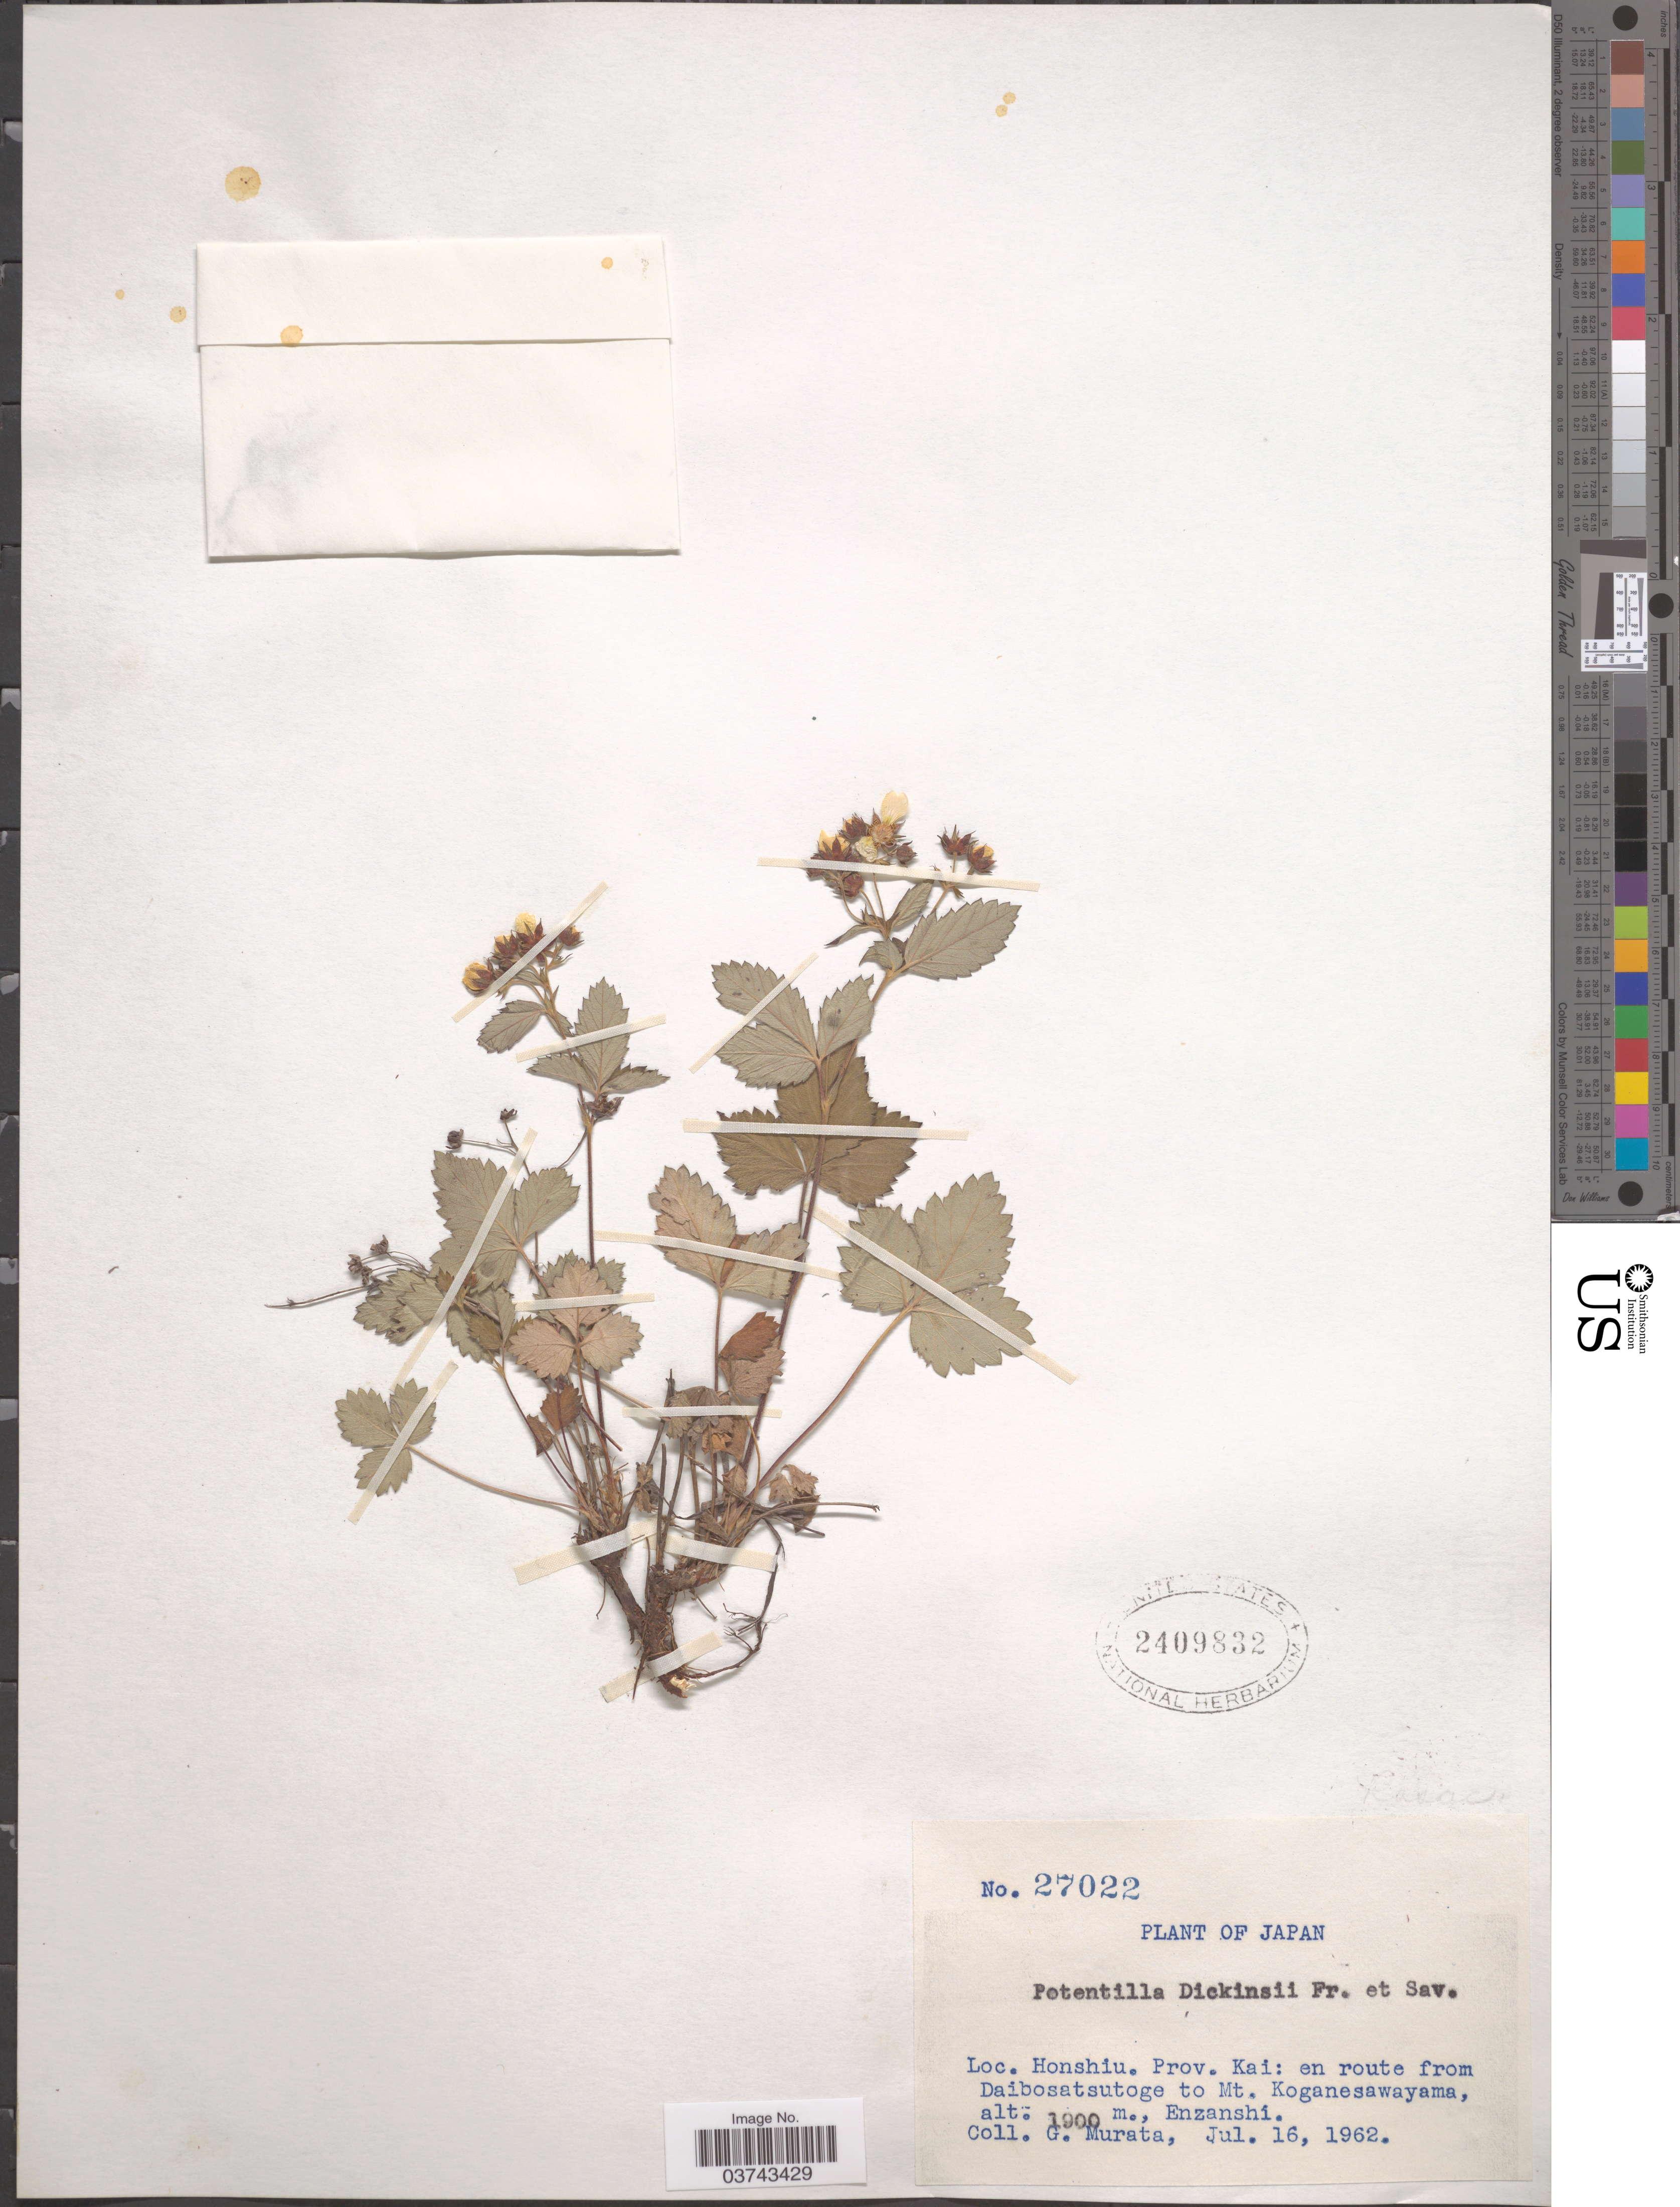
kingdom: Plantae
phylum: Tracheophyta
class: Magnoliopsida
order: Rosales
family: Rosaceae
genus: Potentilla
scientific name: Potentilla dickinsii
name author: Franch. & Sav.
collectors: G. Murata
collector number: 27022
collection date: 1962-07-16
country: Japan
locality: Honshiu. Prov. Kai: en route from Daibosatsutoge to Mt. Koganesawayama, Enzanshi.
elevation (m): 1900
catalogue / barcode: US 2409832